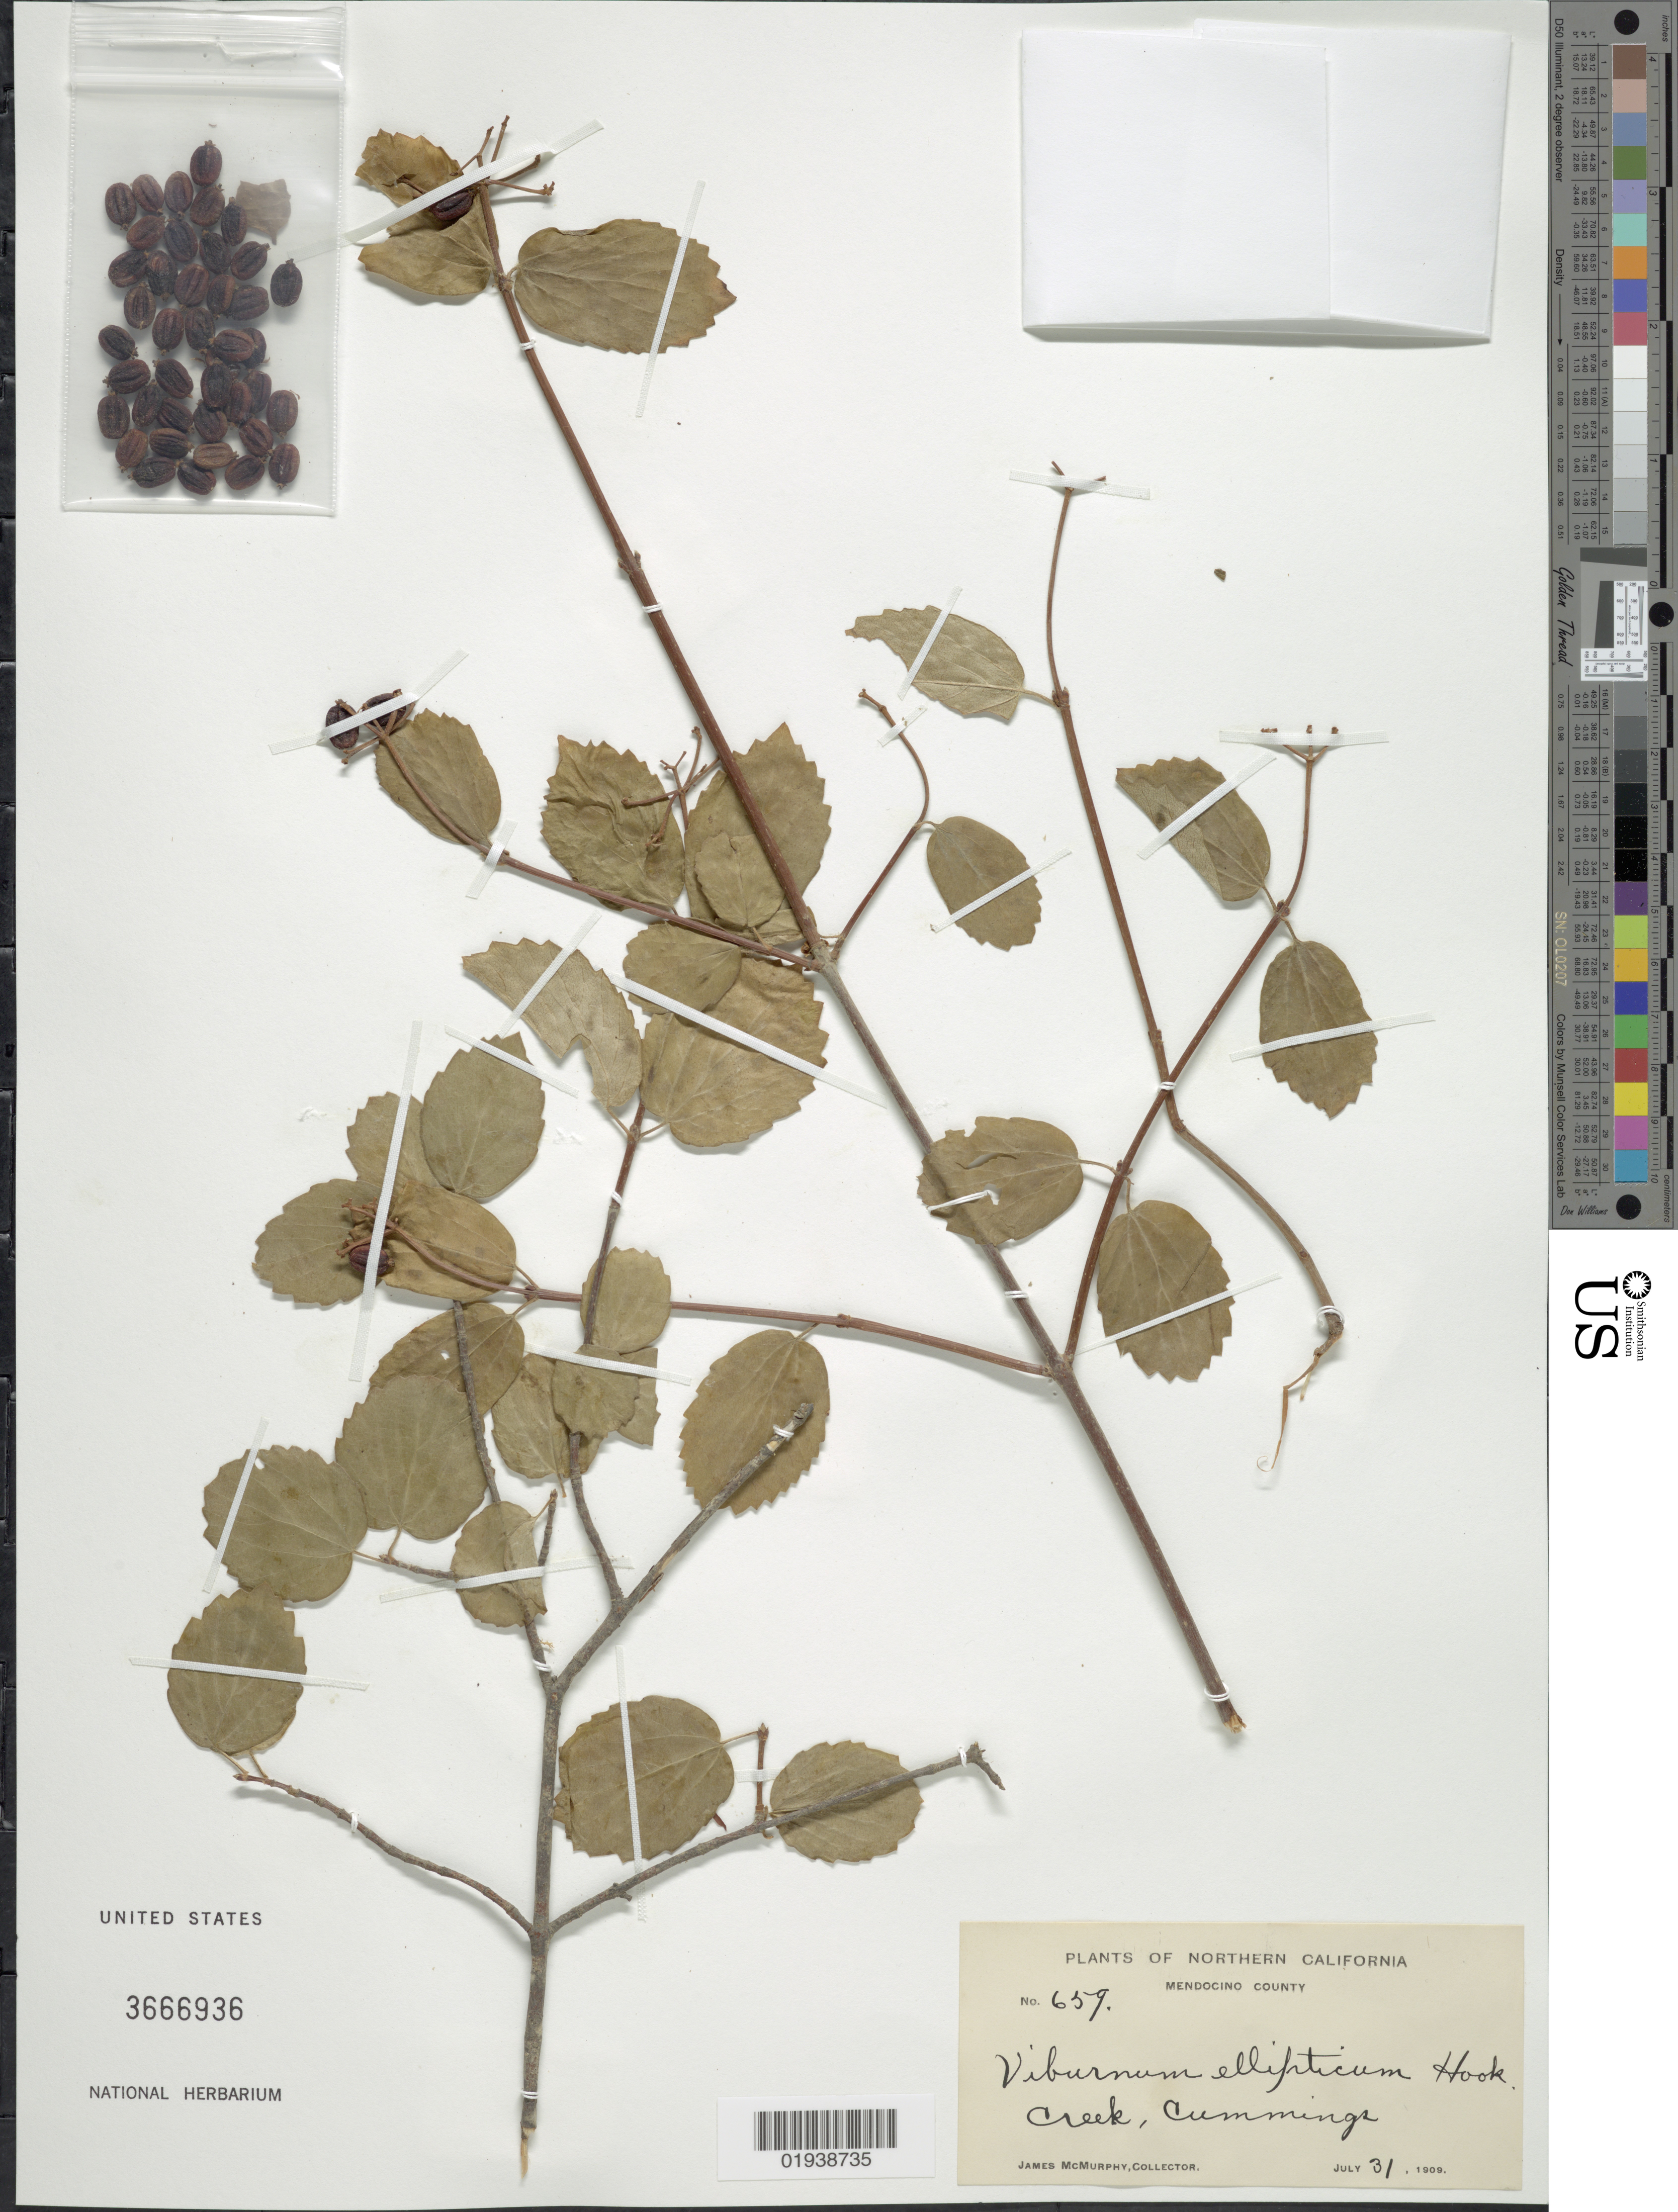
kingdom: Plantae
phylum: Tracheophyta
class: Magnoliopsida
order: Dipsacales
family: Viburnaceae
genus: Viburnum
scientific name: Viburnum ellipticum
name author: Hook.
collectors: J. McMurphy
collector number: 659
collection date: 1909-07-31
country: United States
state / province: California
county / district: Mendocino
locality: Northern California. Mendocino County. Creek, Cummings.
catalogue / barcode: US 3666936